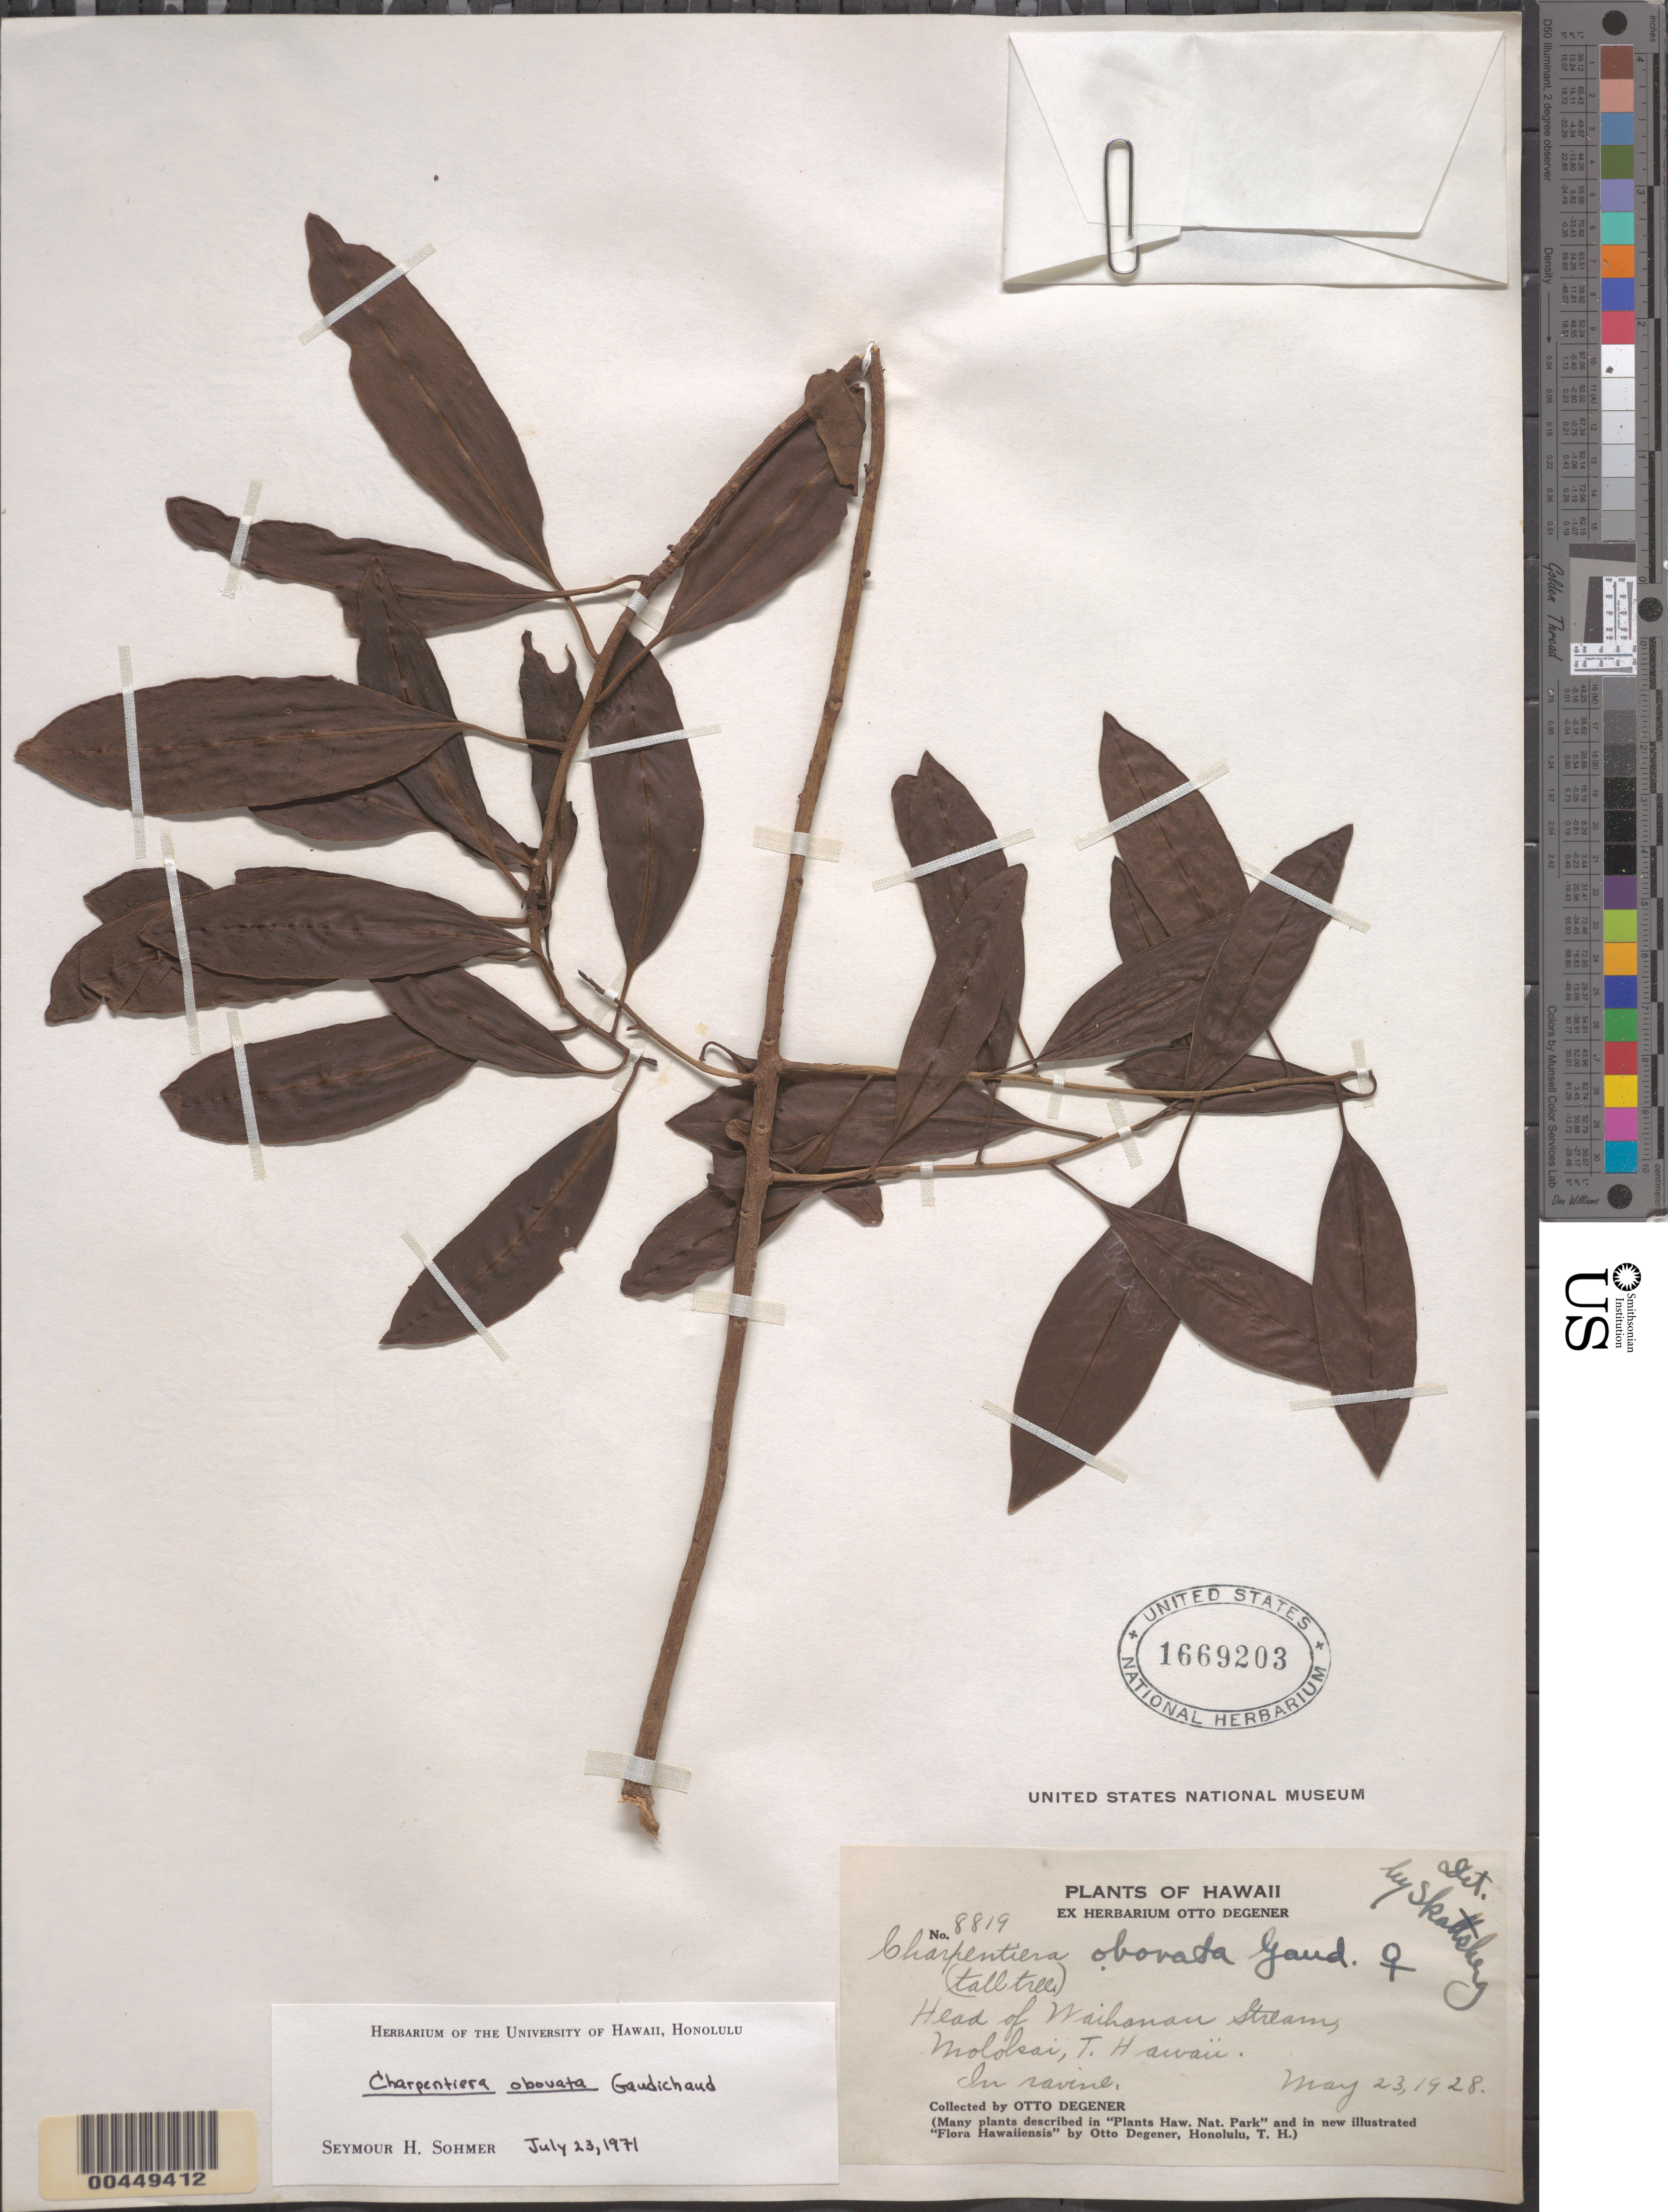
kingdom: Plantae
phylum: Tracheophyta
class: Magnoliopsida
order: Caryophyllales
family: Amaranthaceae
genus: Charpentiera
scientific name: Charpentiera obovata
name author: Gaudich.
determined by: Sohmer, S. H.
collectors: O. Degener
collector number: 8819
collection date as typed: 23 May 1928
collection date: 1928-05-23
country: United States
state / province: Hawaii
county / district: Maui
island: Moloka'i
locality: Head of Waihonau Stream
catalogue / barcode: US 1669203